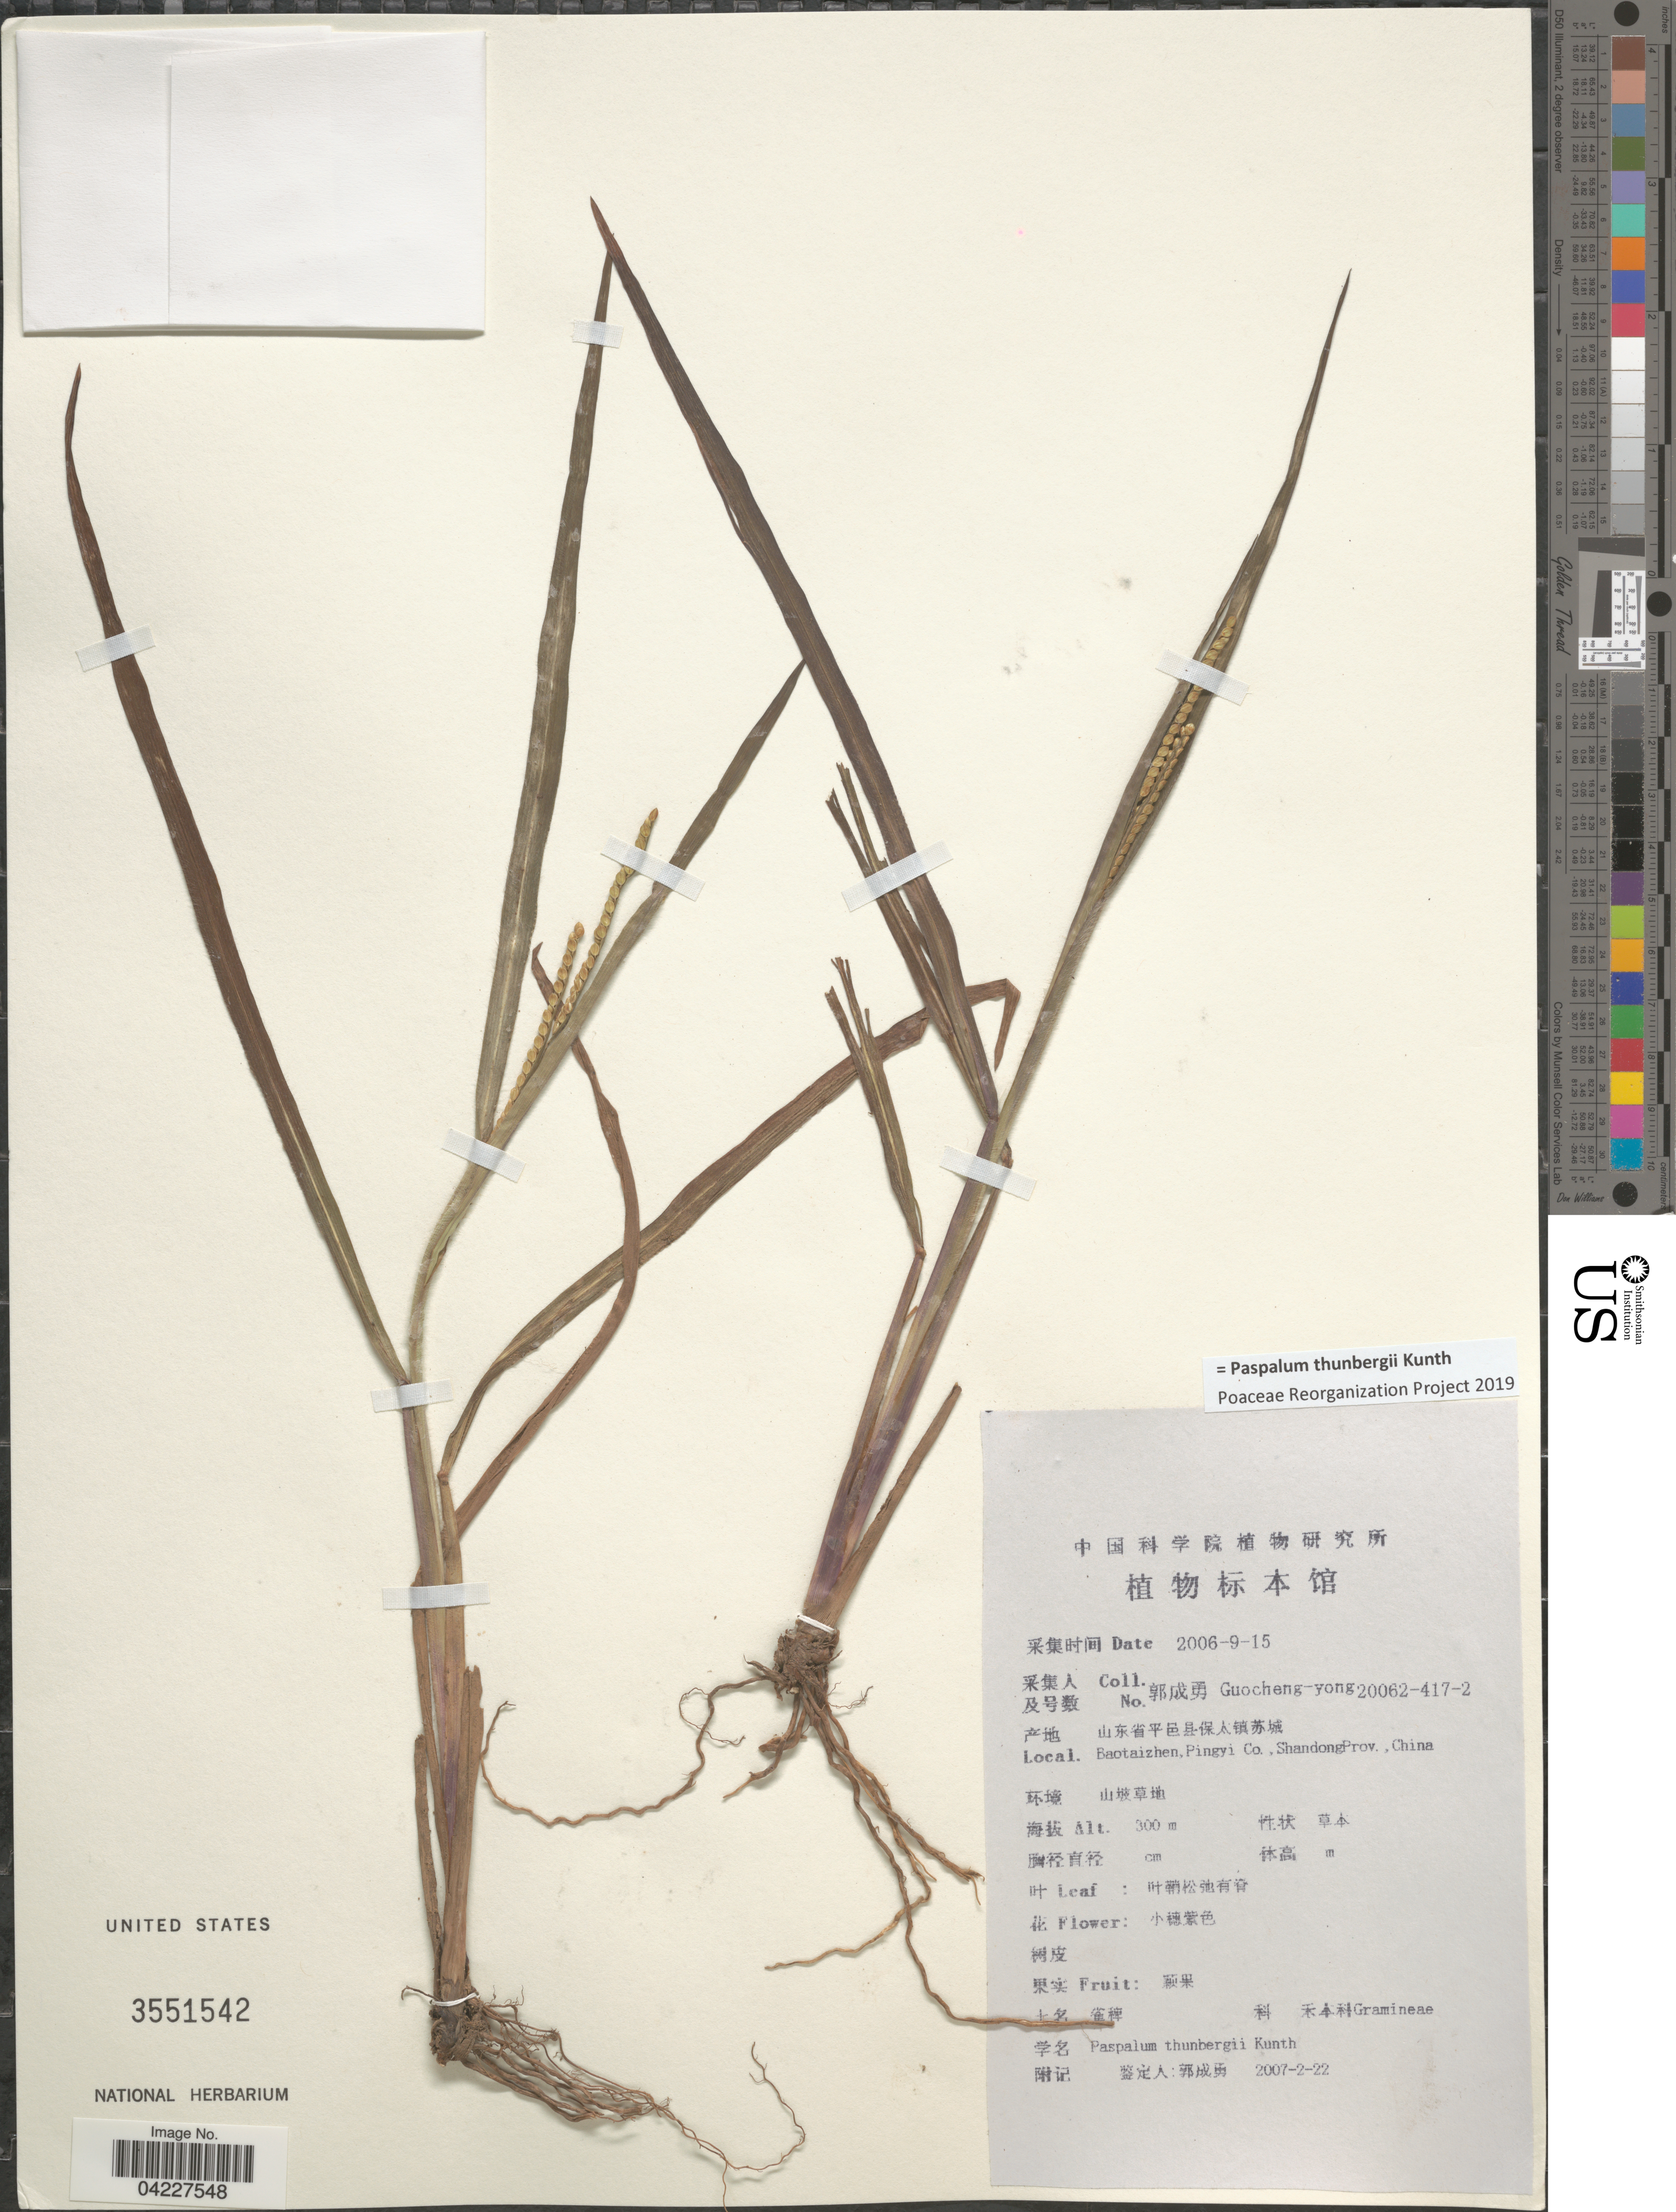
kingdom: Plantae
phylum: Tracheophyta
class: Liliopsida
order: Poales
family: Poaceae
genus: Paspalum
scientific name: Paspalum thunbergii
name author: Kunth ex Steud.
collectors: Guo cheng-yong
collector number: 20062-417-2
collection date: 2006-09-15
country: China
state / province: Shandong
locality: Baotaizhen,Pingyi Co.,ShandongProv.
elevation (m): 300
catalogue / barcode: US 3551542